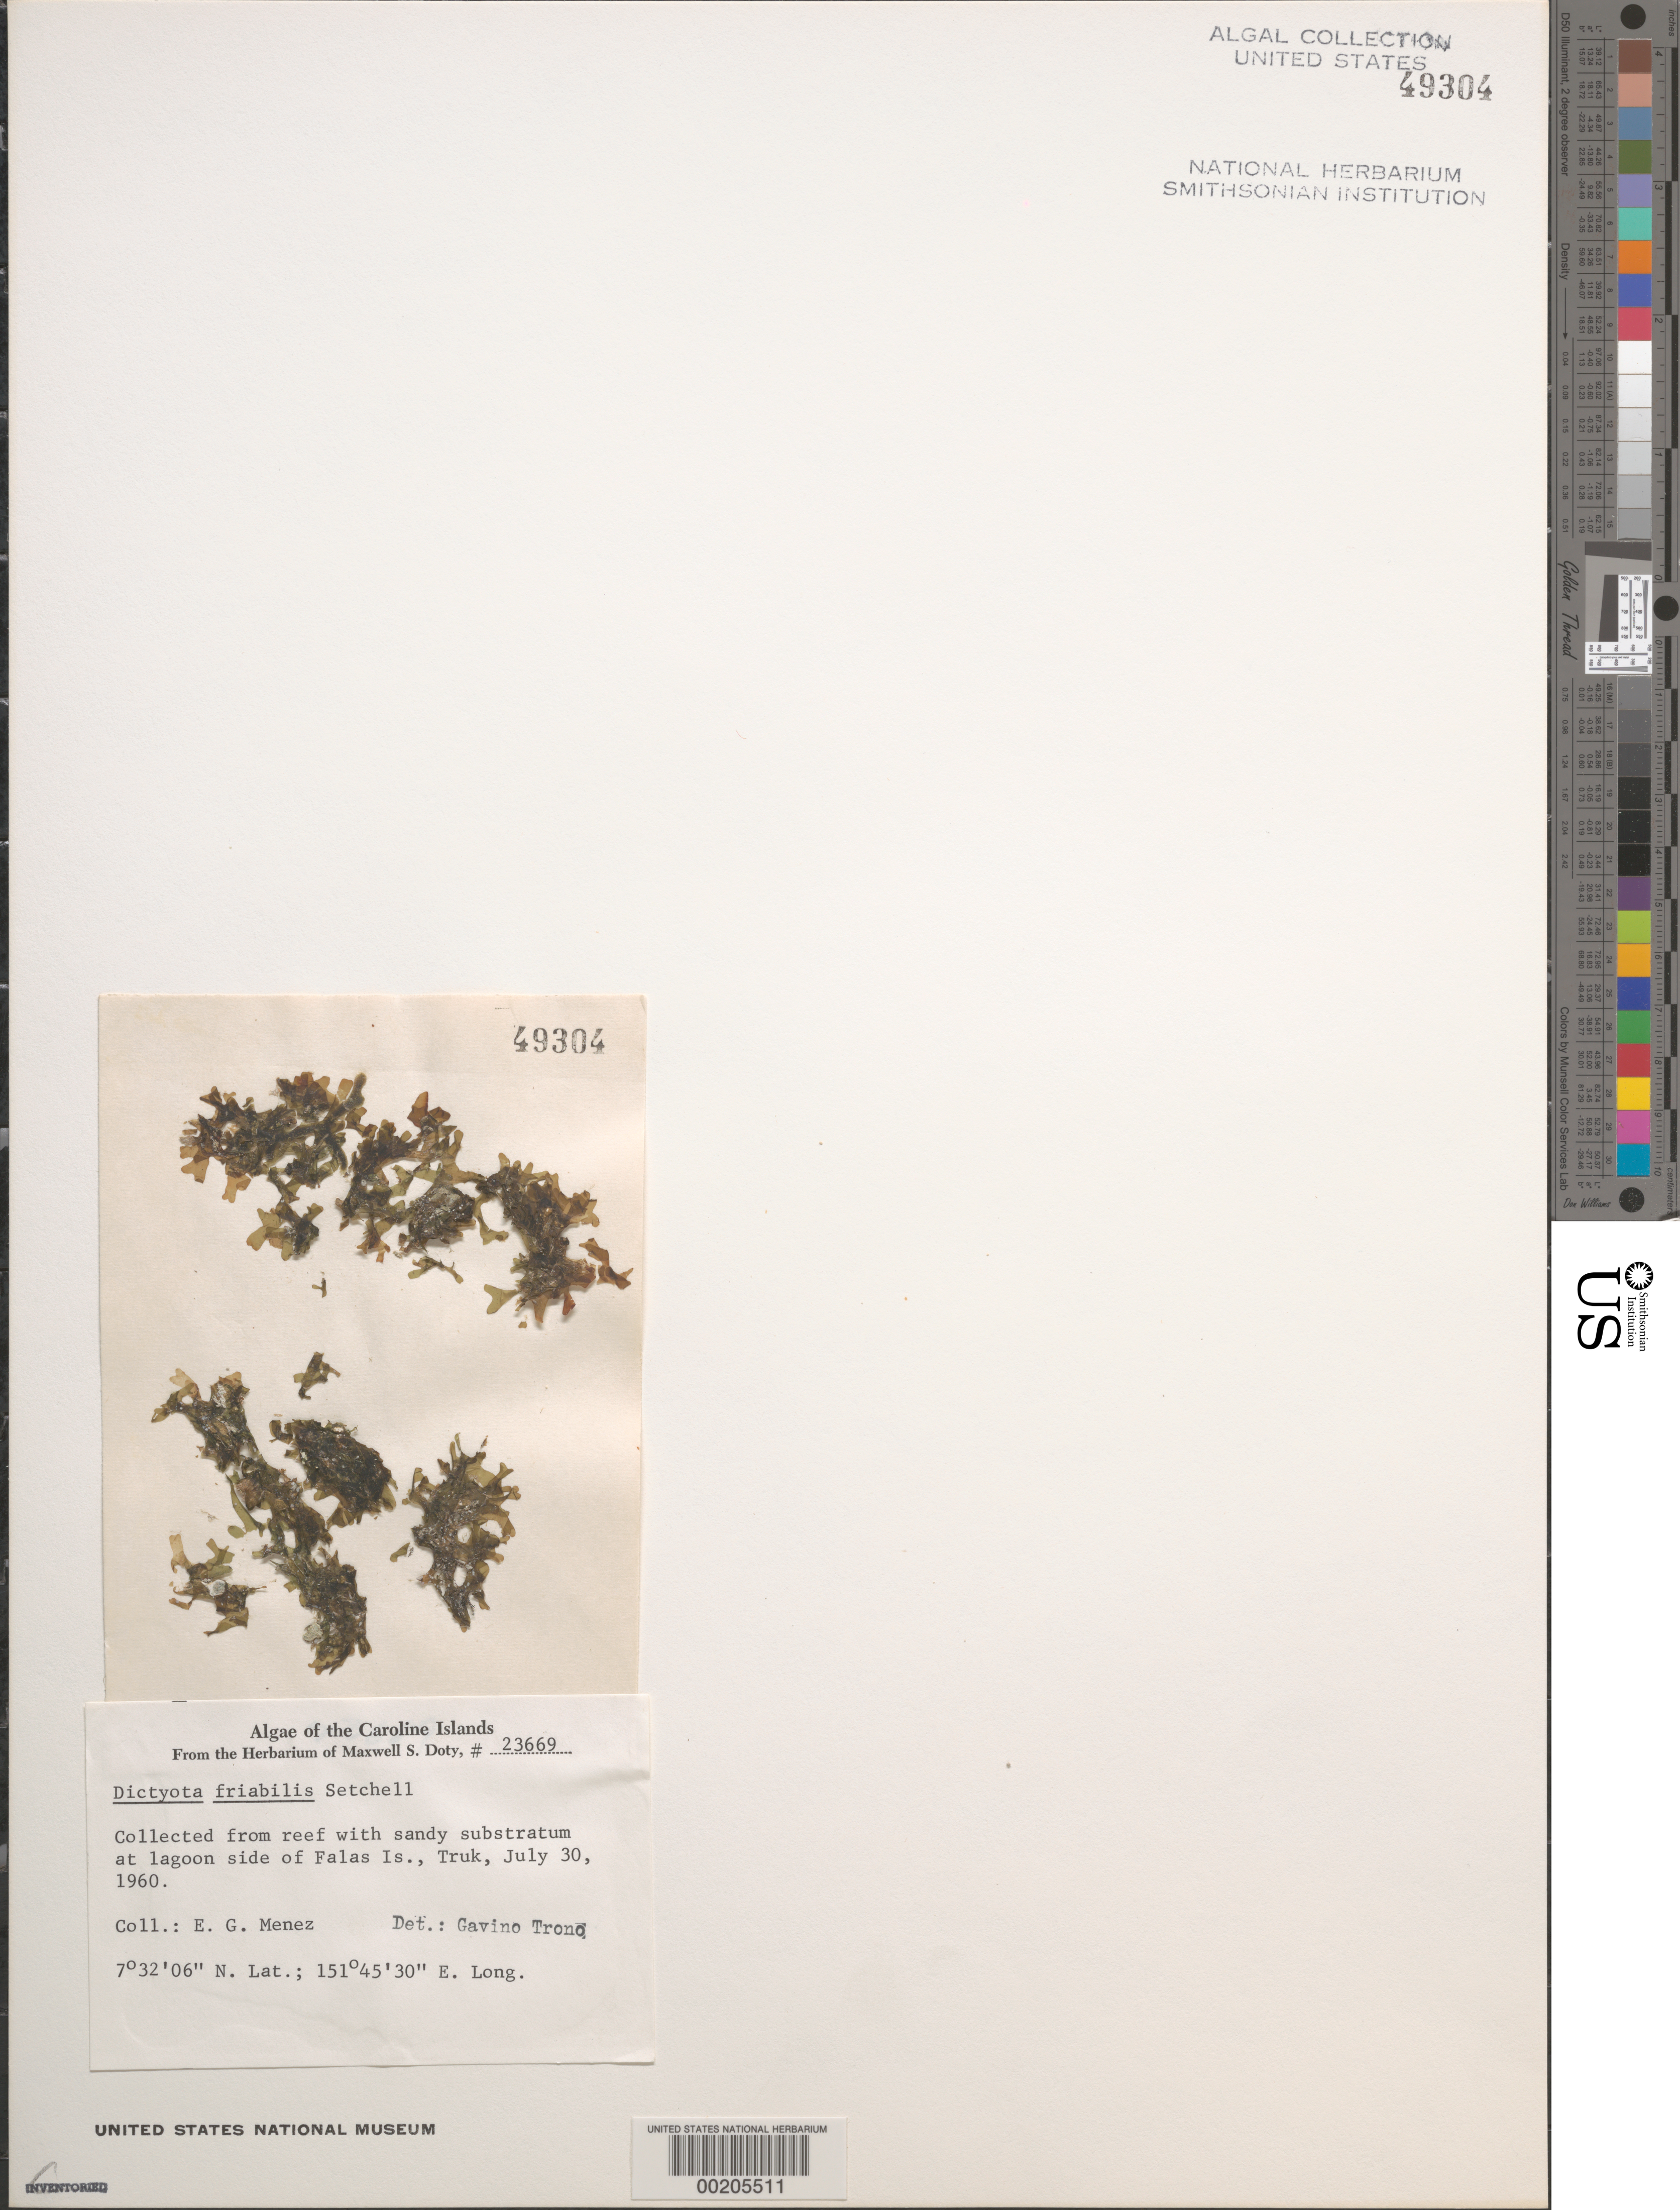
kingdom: Chromista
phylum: Ochrophyta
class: Phaeophyceae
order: Dictyotales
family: Dictyotaceae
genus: Dictyota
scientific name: Dictyota friabilis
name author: Setch.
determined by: Trono, Gavino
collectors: Meñez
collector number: MSD 23669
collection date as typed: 30 Jul 1960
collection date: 1960-07-30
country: Micronesia, Federated States of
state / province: Truk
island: Falas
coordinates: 7 32' 06" N, 151 45' 30" E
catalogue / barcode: US 49304